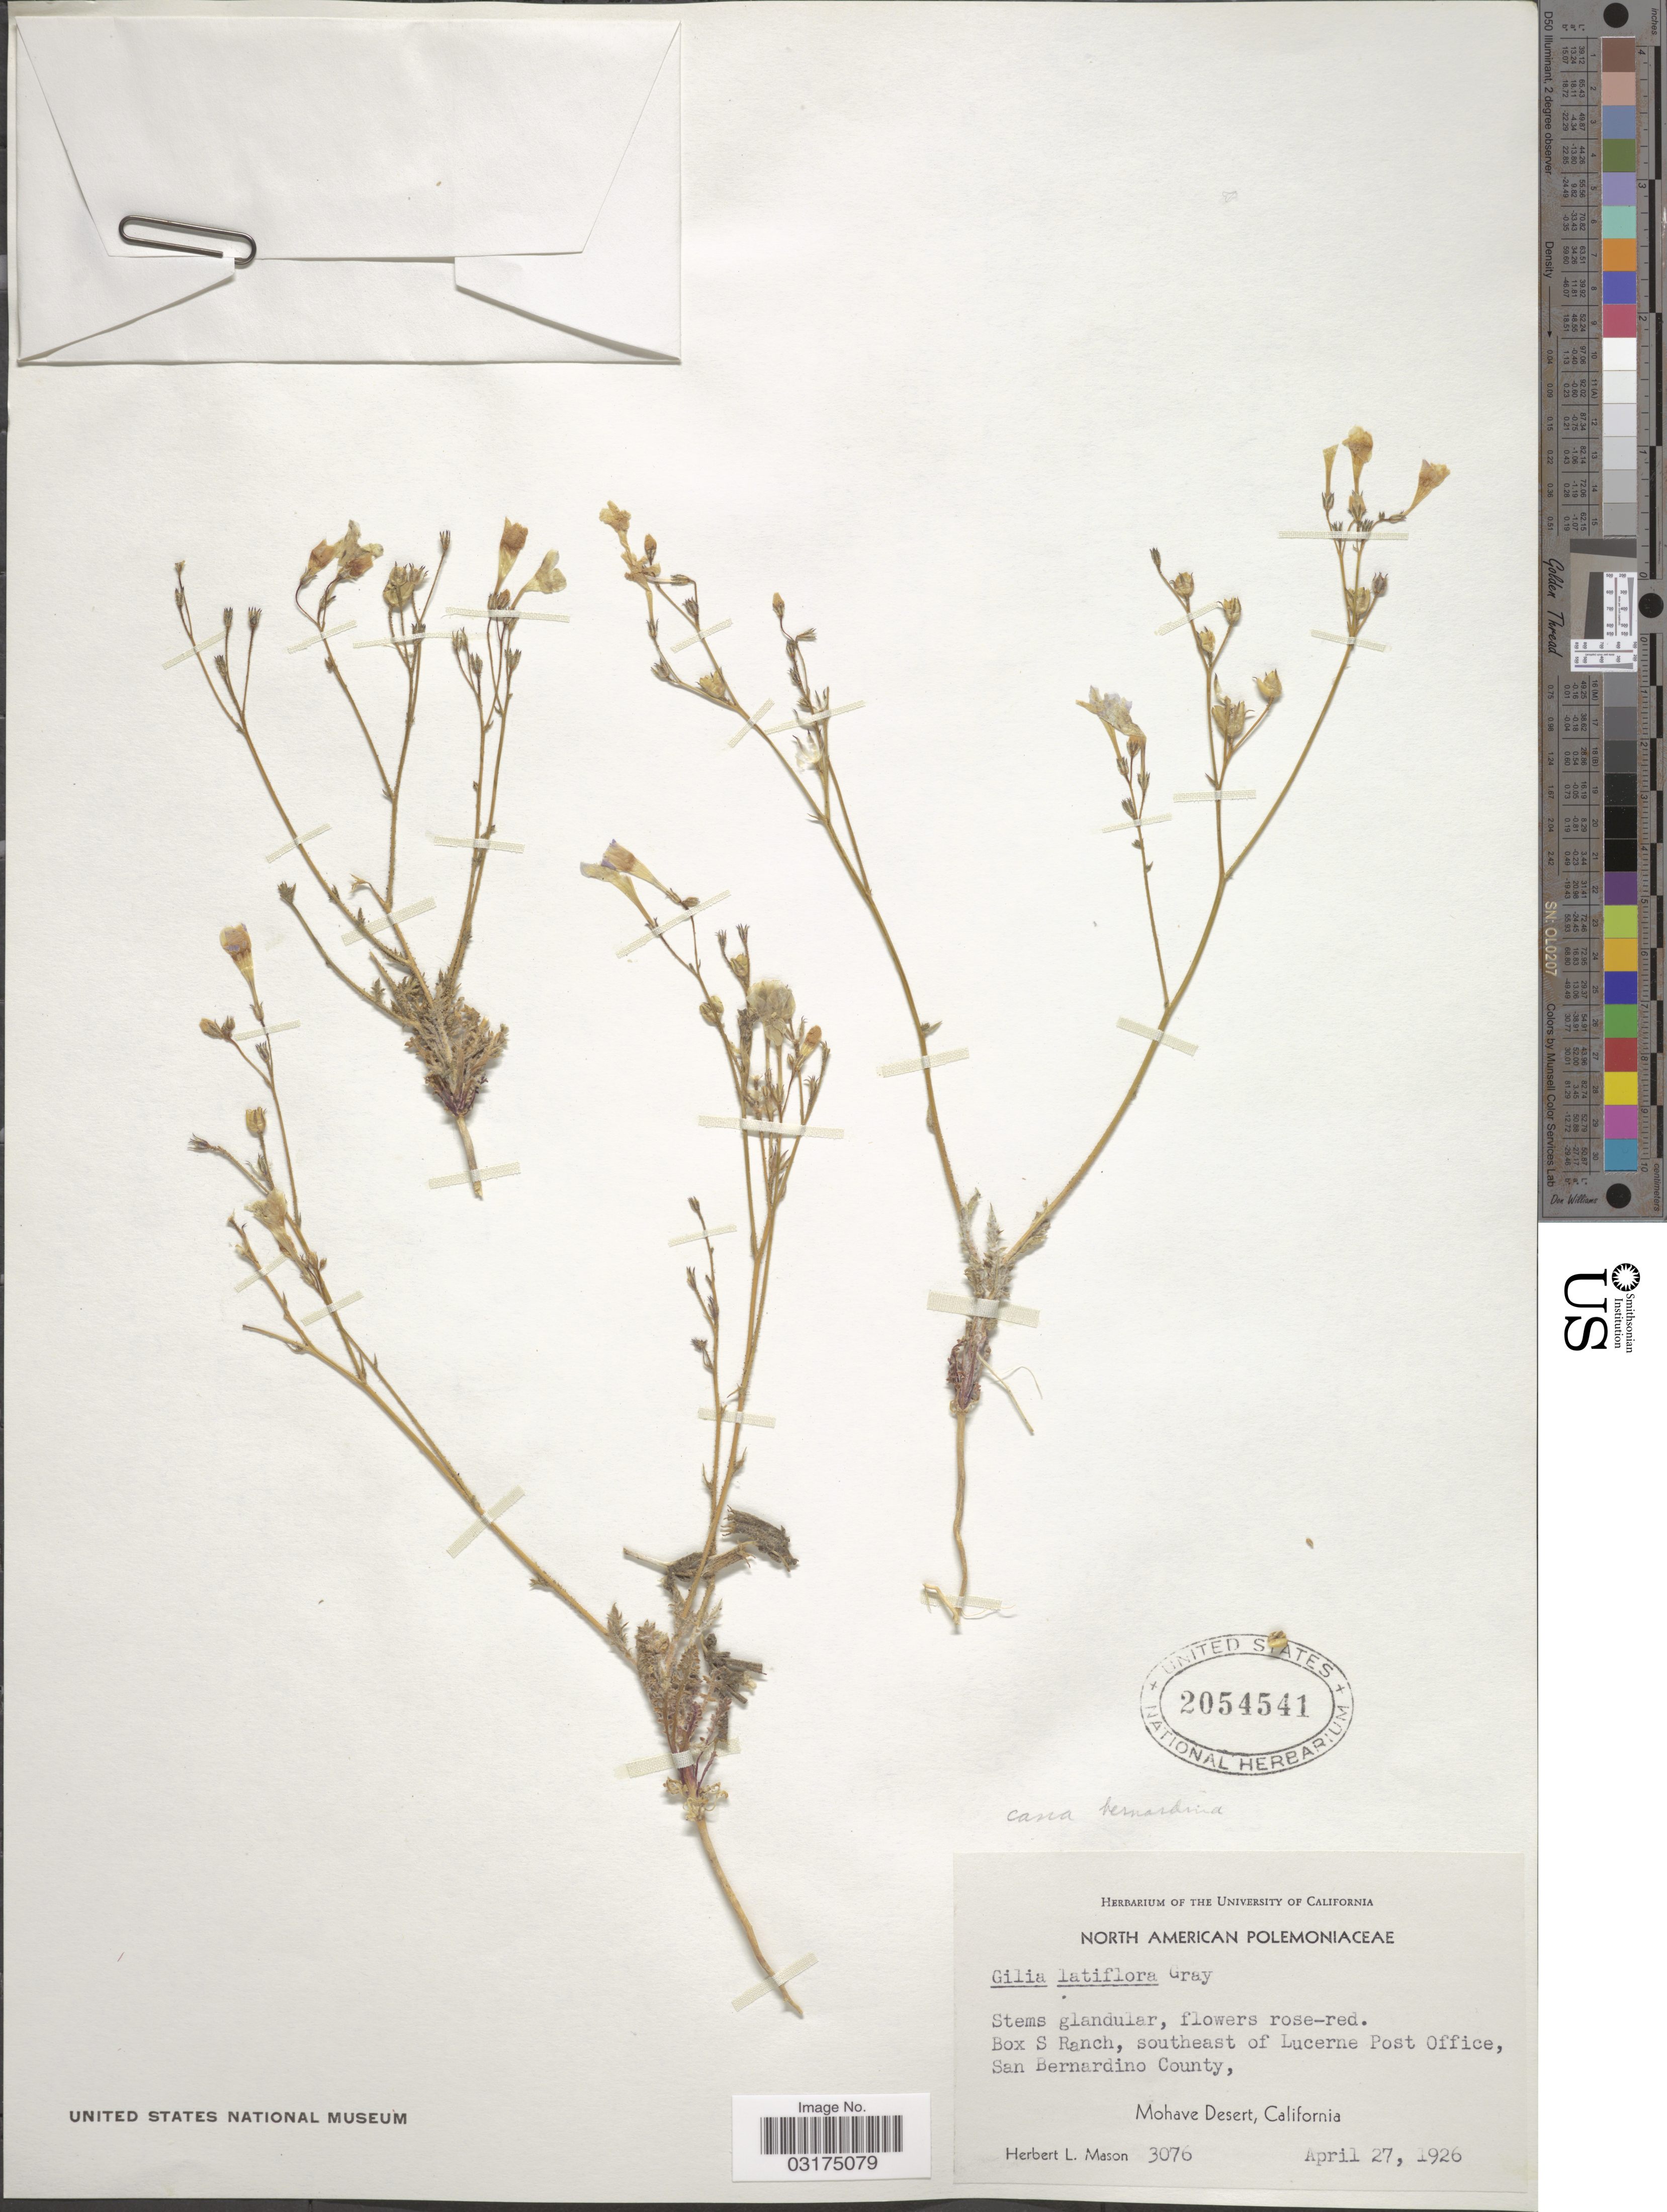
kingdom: Plantae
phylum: Tracheophyta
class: Magnoliopsida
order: Ericales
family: Polemoniaceae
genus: Gilia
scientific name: Gilia cana subsp. bernardina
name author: A.D. Grant & V.E. Grant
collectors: H. L. Mason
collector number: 3076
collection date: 1926-04-27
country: United States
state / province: California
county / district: San Bernardino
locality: Box S Ranch, southeast of Lucerne Post Office, San Bernardino County, Mohave Desert.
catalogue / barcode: US 2054541